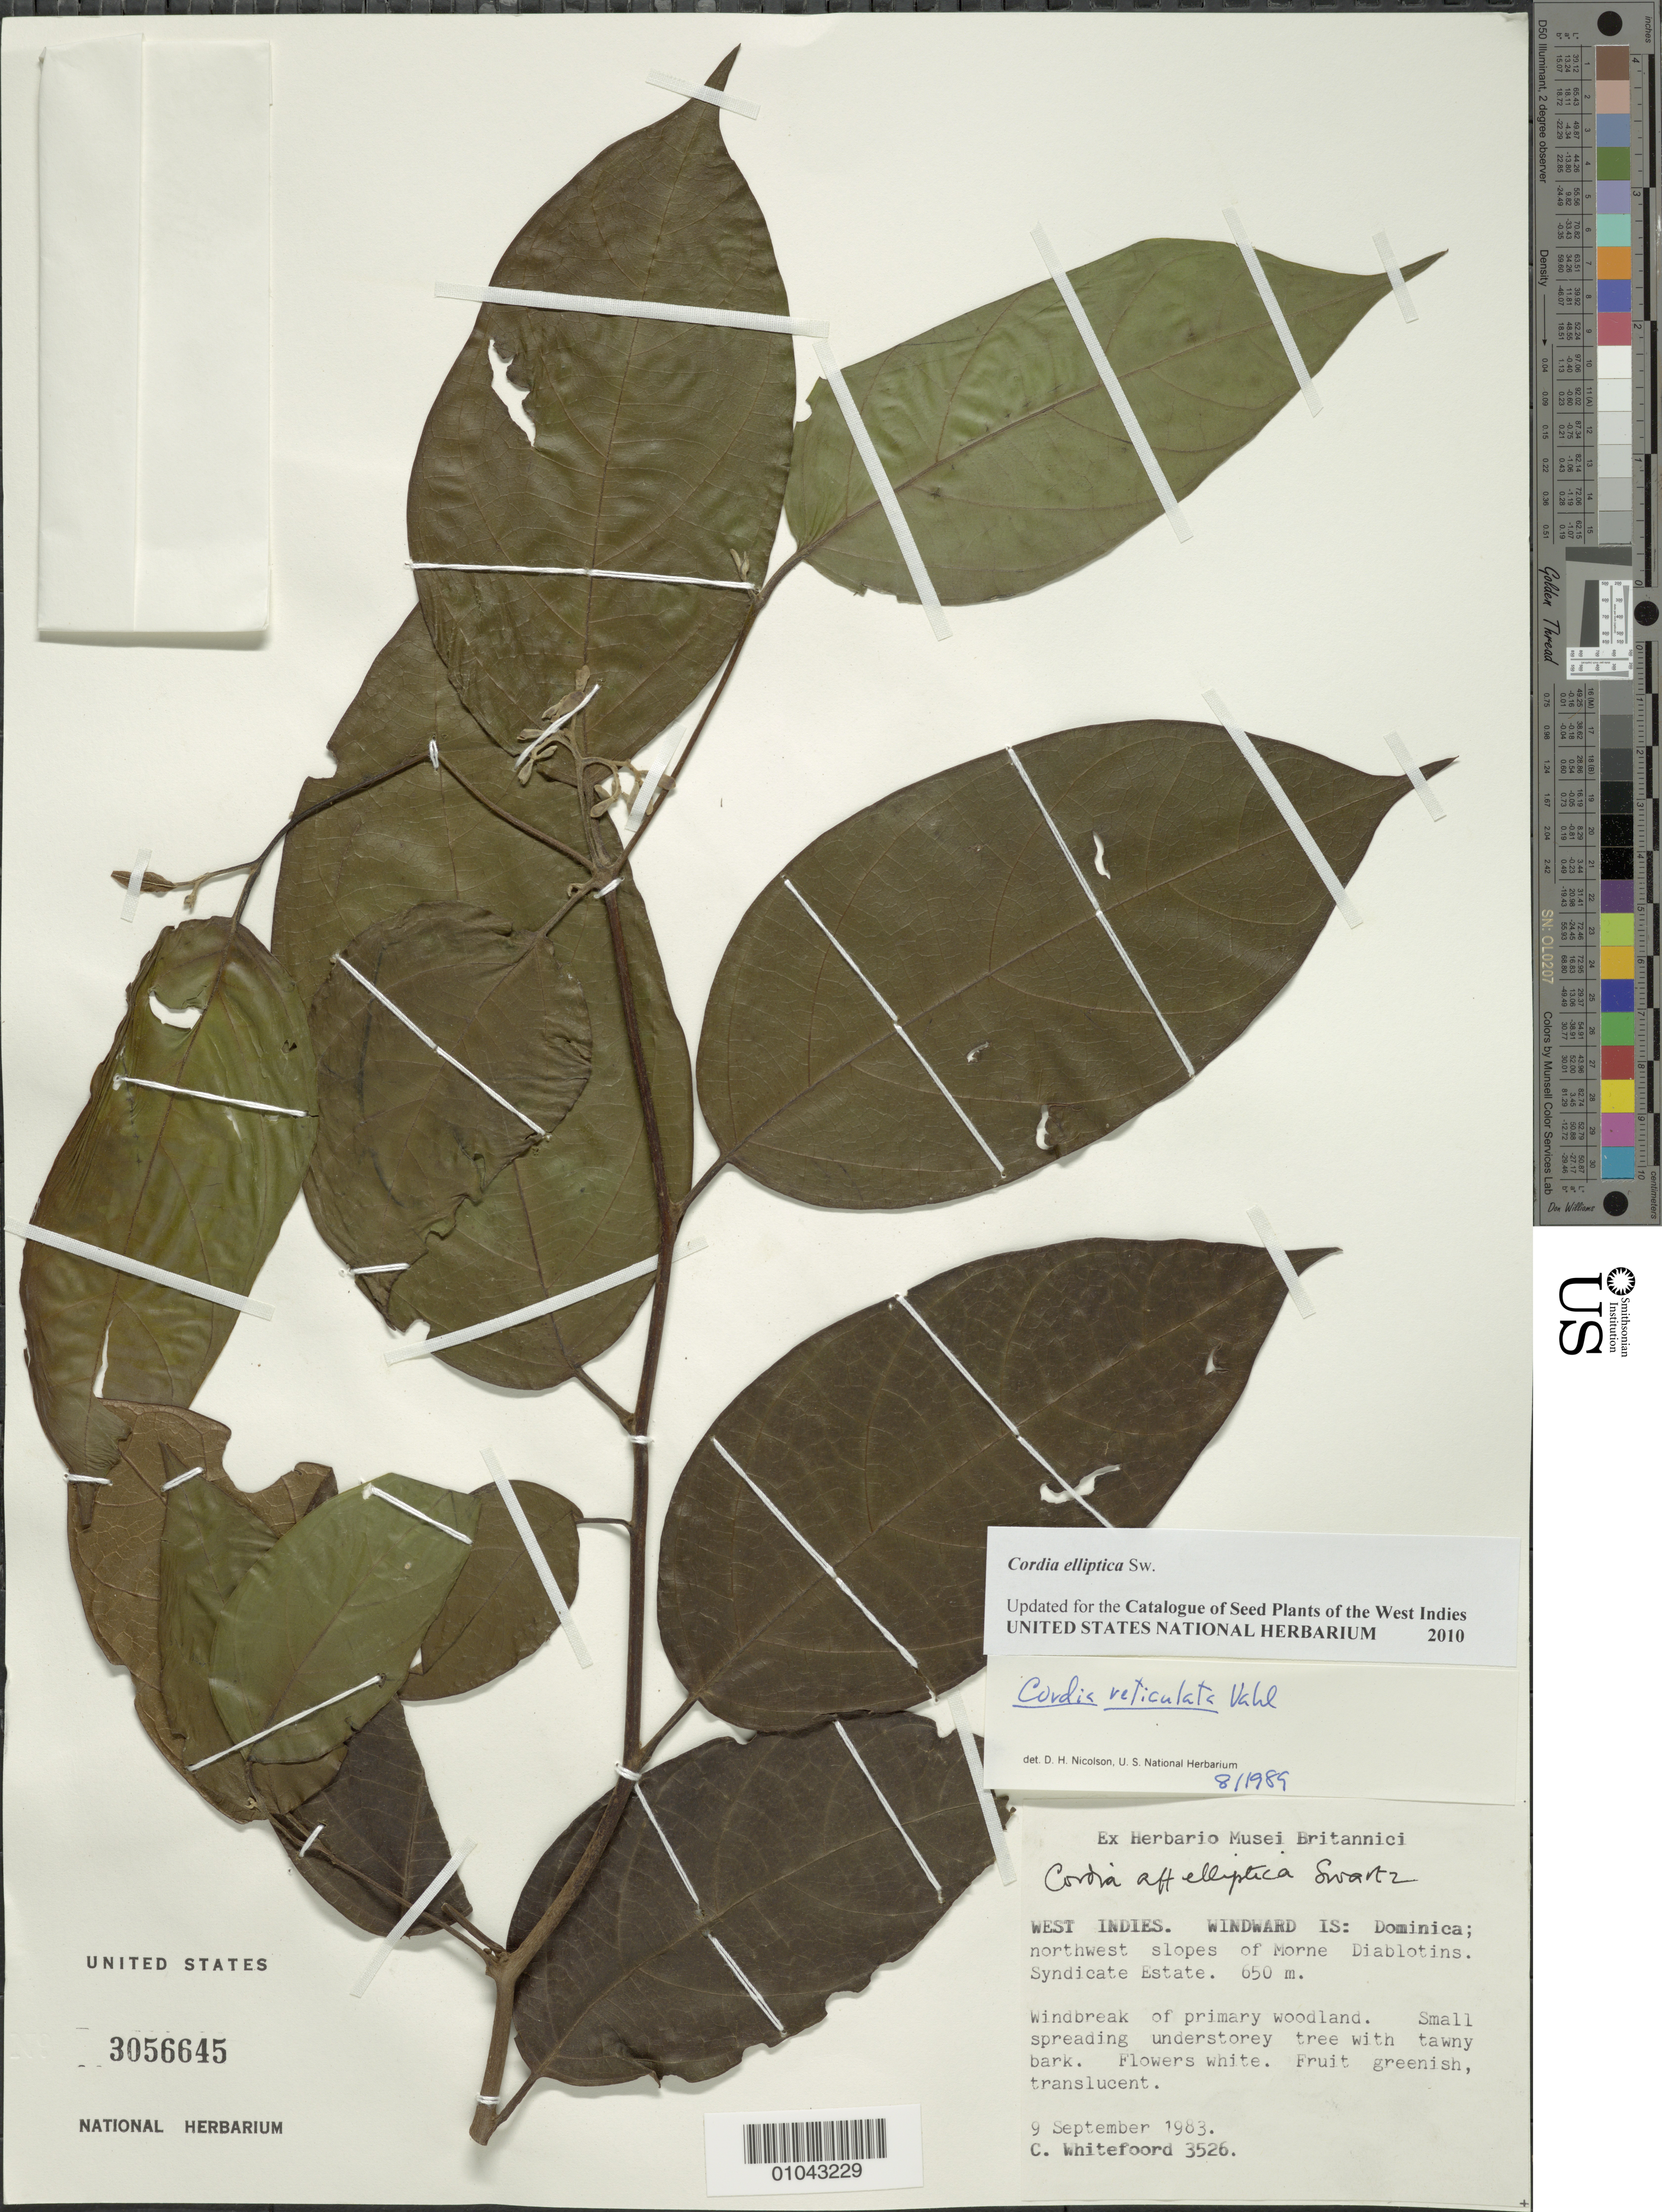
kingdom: Plantae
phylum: Tracheophyta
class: Magnoliopsida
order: Boraginales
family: Cordiaceae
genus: Cordia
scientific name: Cordia elliptica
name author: Sw.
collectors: C. Whitefoord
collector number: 3526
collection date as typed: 09 Sep 1983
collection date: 1983-09-09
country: Dominica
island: Dominica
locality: Morne Diablotins, NW slopes; Syndicate Estate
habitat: Windbreak of primary woodland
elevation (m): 650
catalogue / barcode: US 3056645